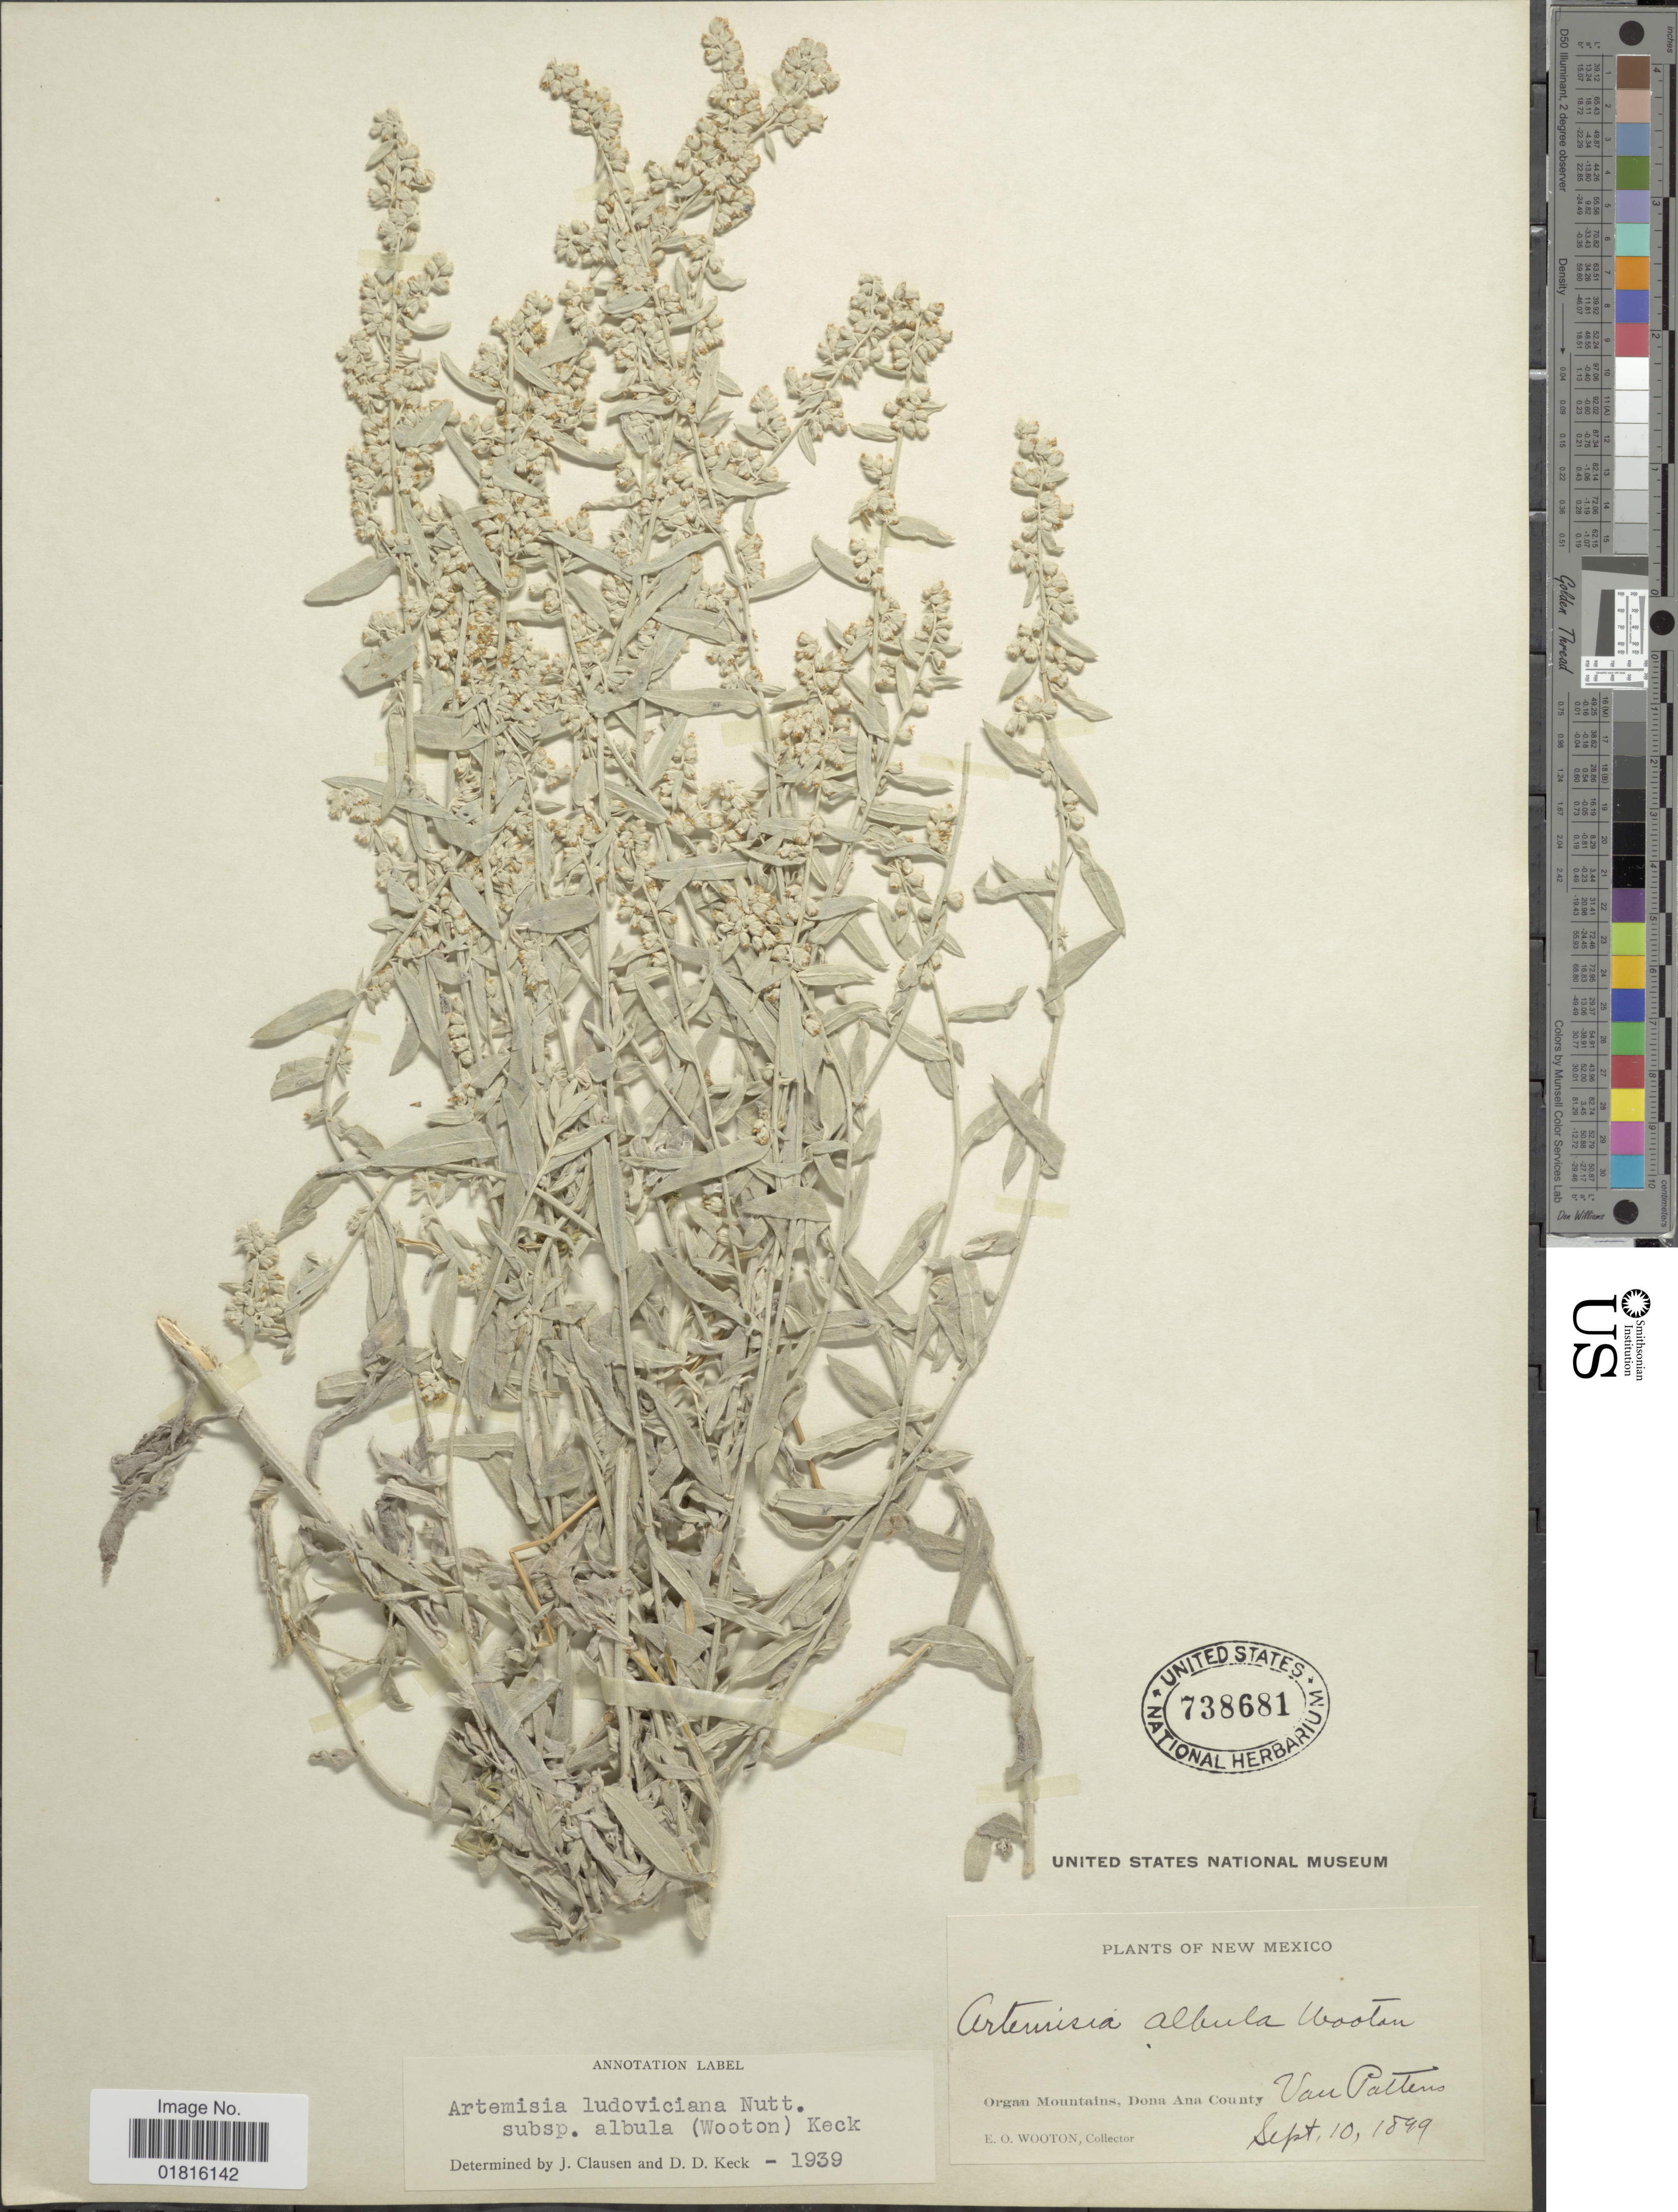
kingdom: Plantae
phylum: Tracheophyta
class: Magnoliopsida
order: Asterales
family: Asteraceae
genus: Artemisia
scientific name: Artemisia ludoviciana subsp. albula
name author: (Wooton) D.D. Keck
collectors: E. O. Wooton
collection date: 1899-09-10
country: United States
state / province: New Mexico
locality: Organ Mountains, Dona Ana County, Van Paltens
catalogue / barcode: US 738681